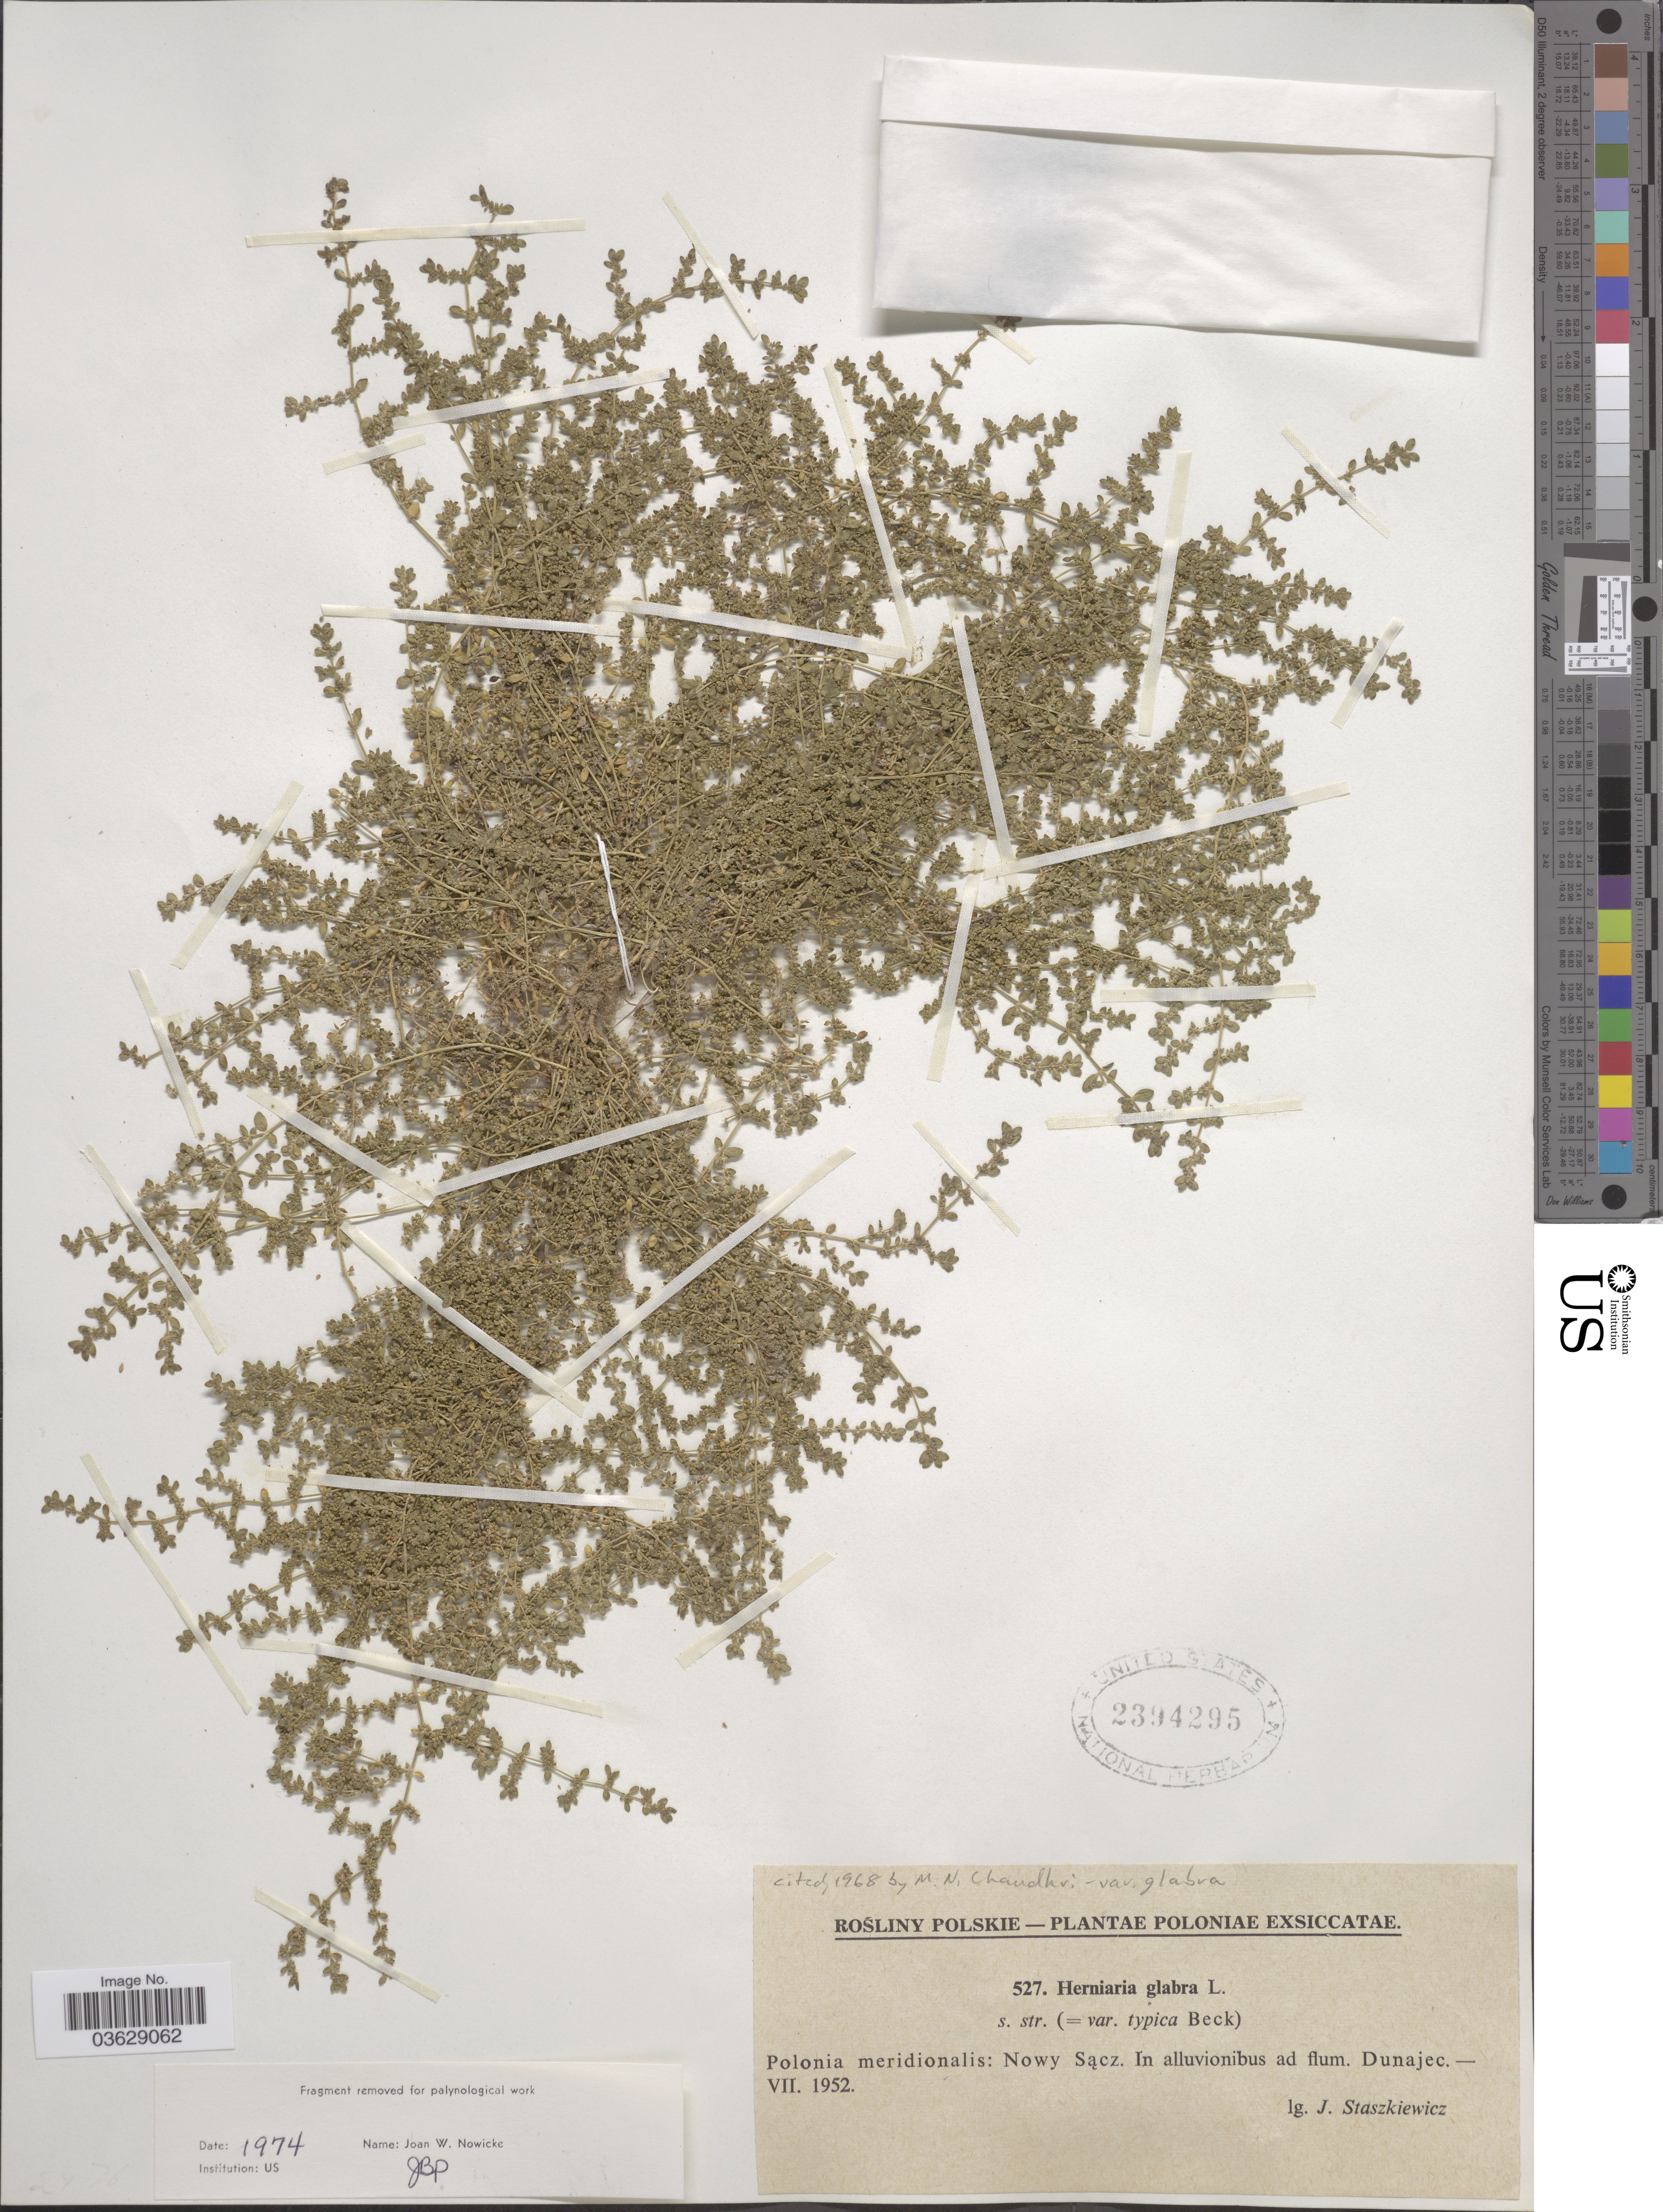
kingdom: Plantae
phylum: Tracheophyta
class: Magnoliopsida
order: Caryophyllales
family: Caryophyllaceae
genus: Herniaria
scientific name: Herniaria glabra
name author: L.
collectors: J. Staszkiewicz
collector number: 527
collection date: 1952-07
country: Poland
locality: Polonia meridionalis: Nowy Sacz. In alluvionibus ad flum. Dunajec.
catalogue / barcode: US 2394295